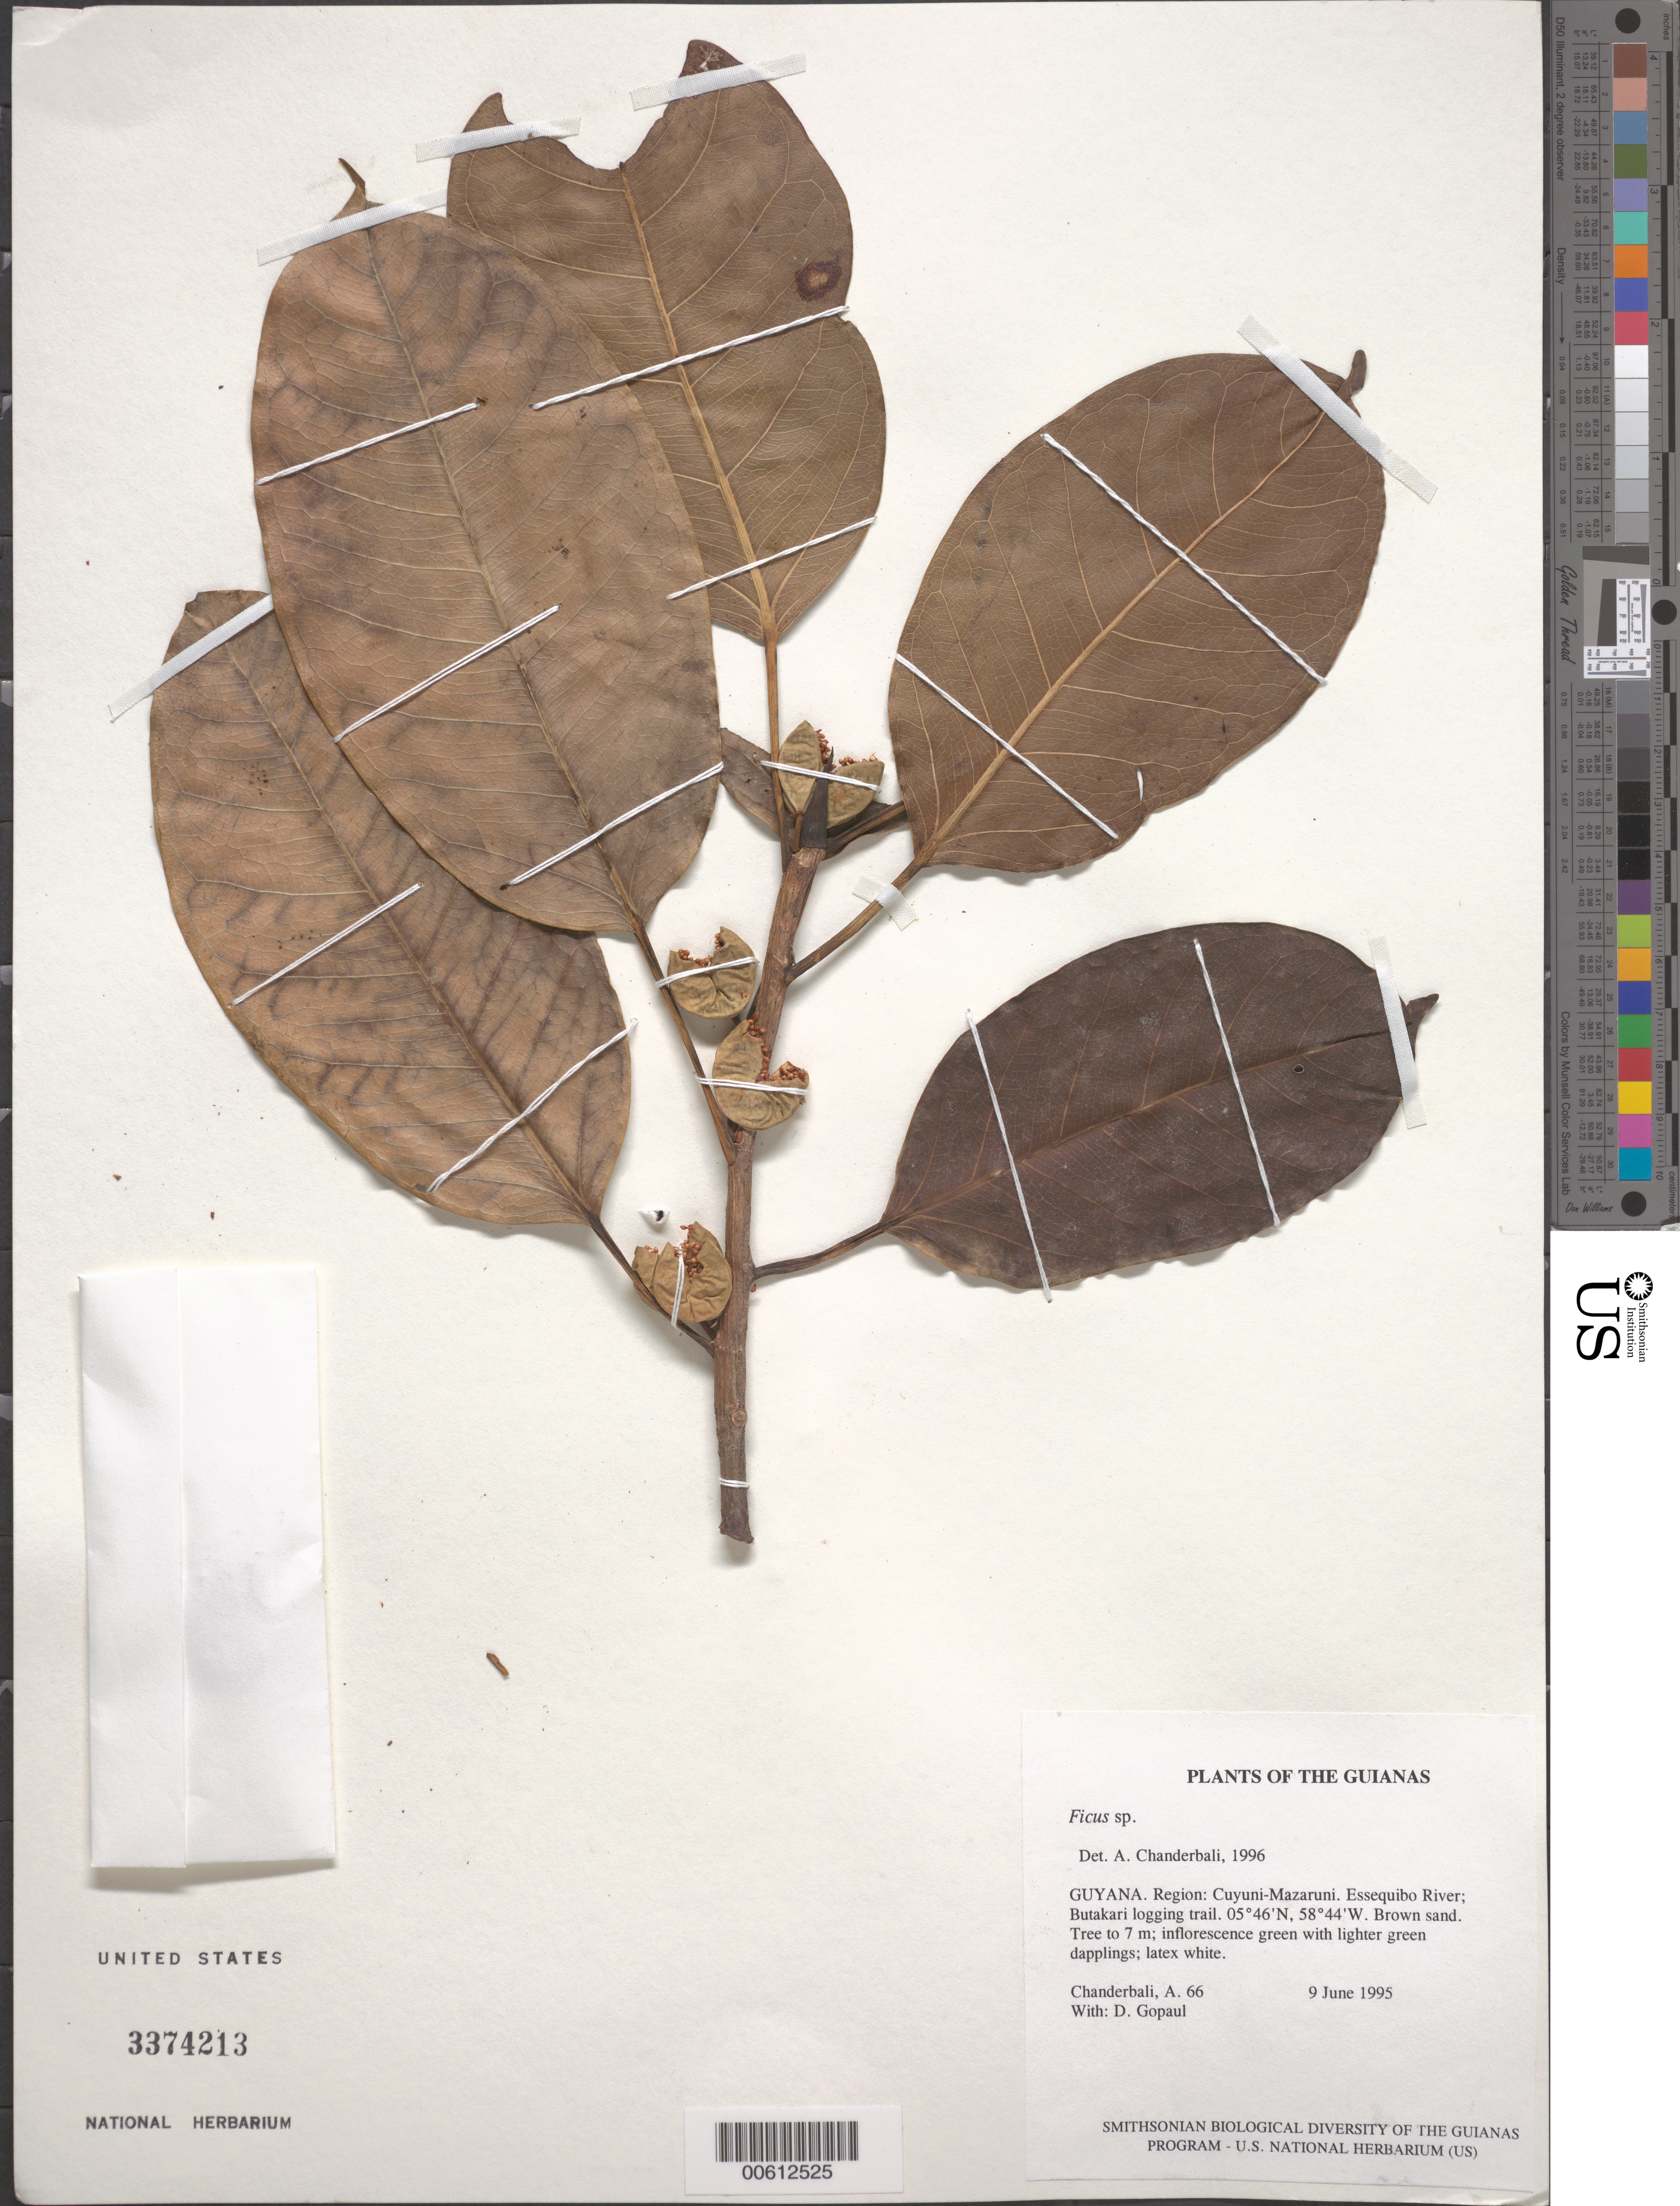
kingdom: Plantae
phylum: Tracheophyta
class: Magnoliopsida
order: Rosales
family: Moraceae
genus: Ficus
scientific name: Ficus sp.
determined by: Chanderbali, Andre Shashi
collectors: A. S. Chanderbali & D. Gopaul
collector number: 0066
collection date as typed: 9 June 1995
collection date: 1995-06-09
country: Guyana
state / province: Cuyuni-Mazaruni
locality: Essequibo River; Butakari logging trail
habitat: Brown sand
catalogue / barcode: US 3374213